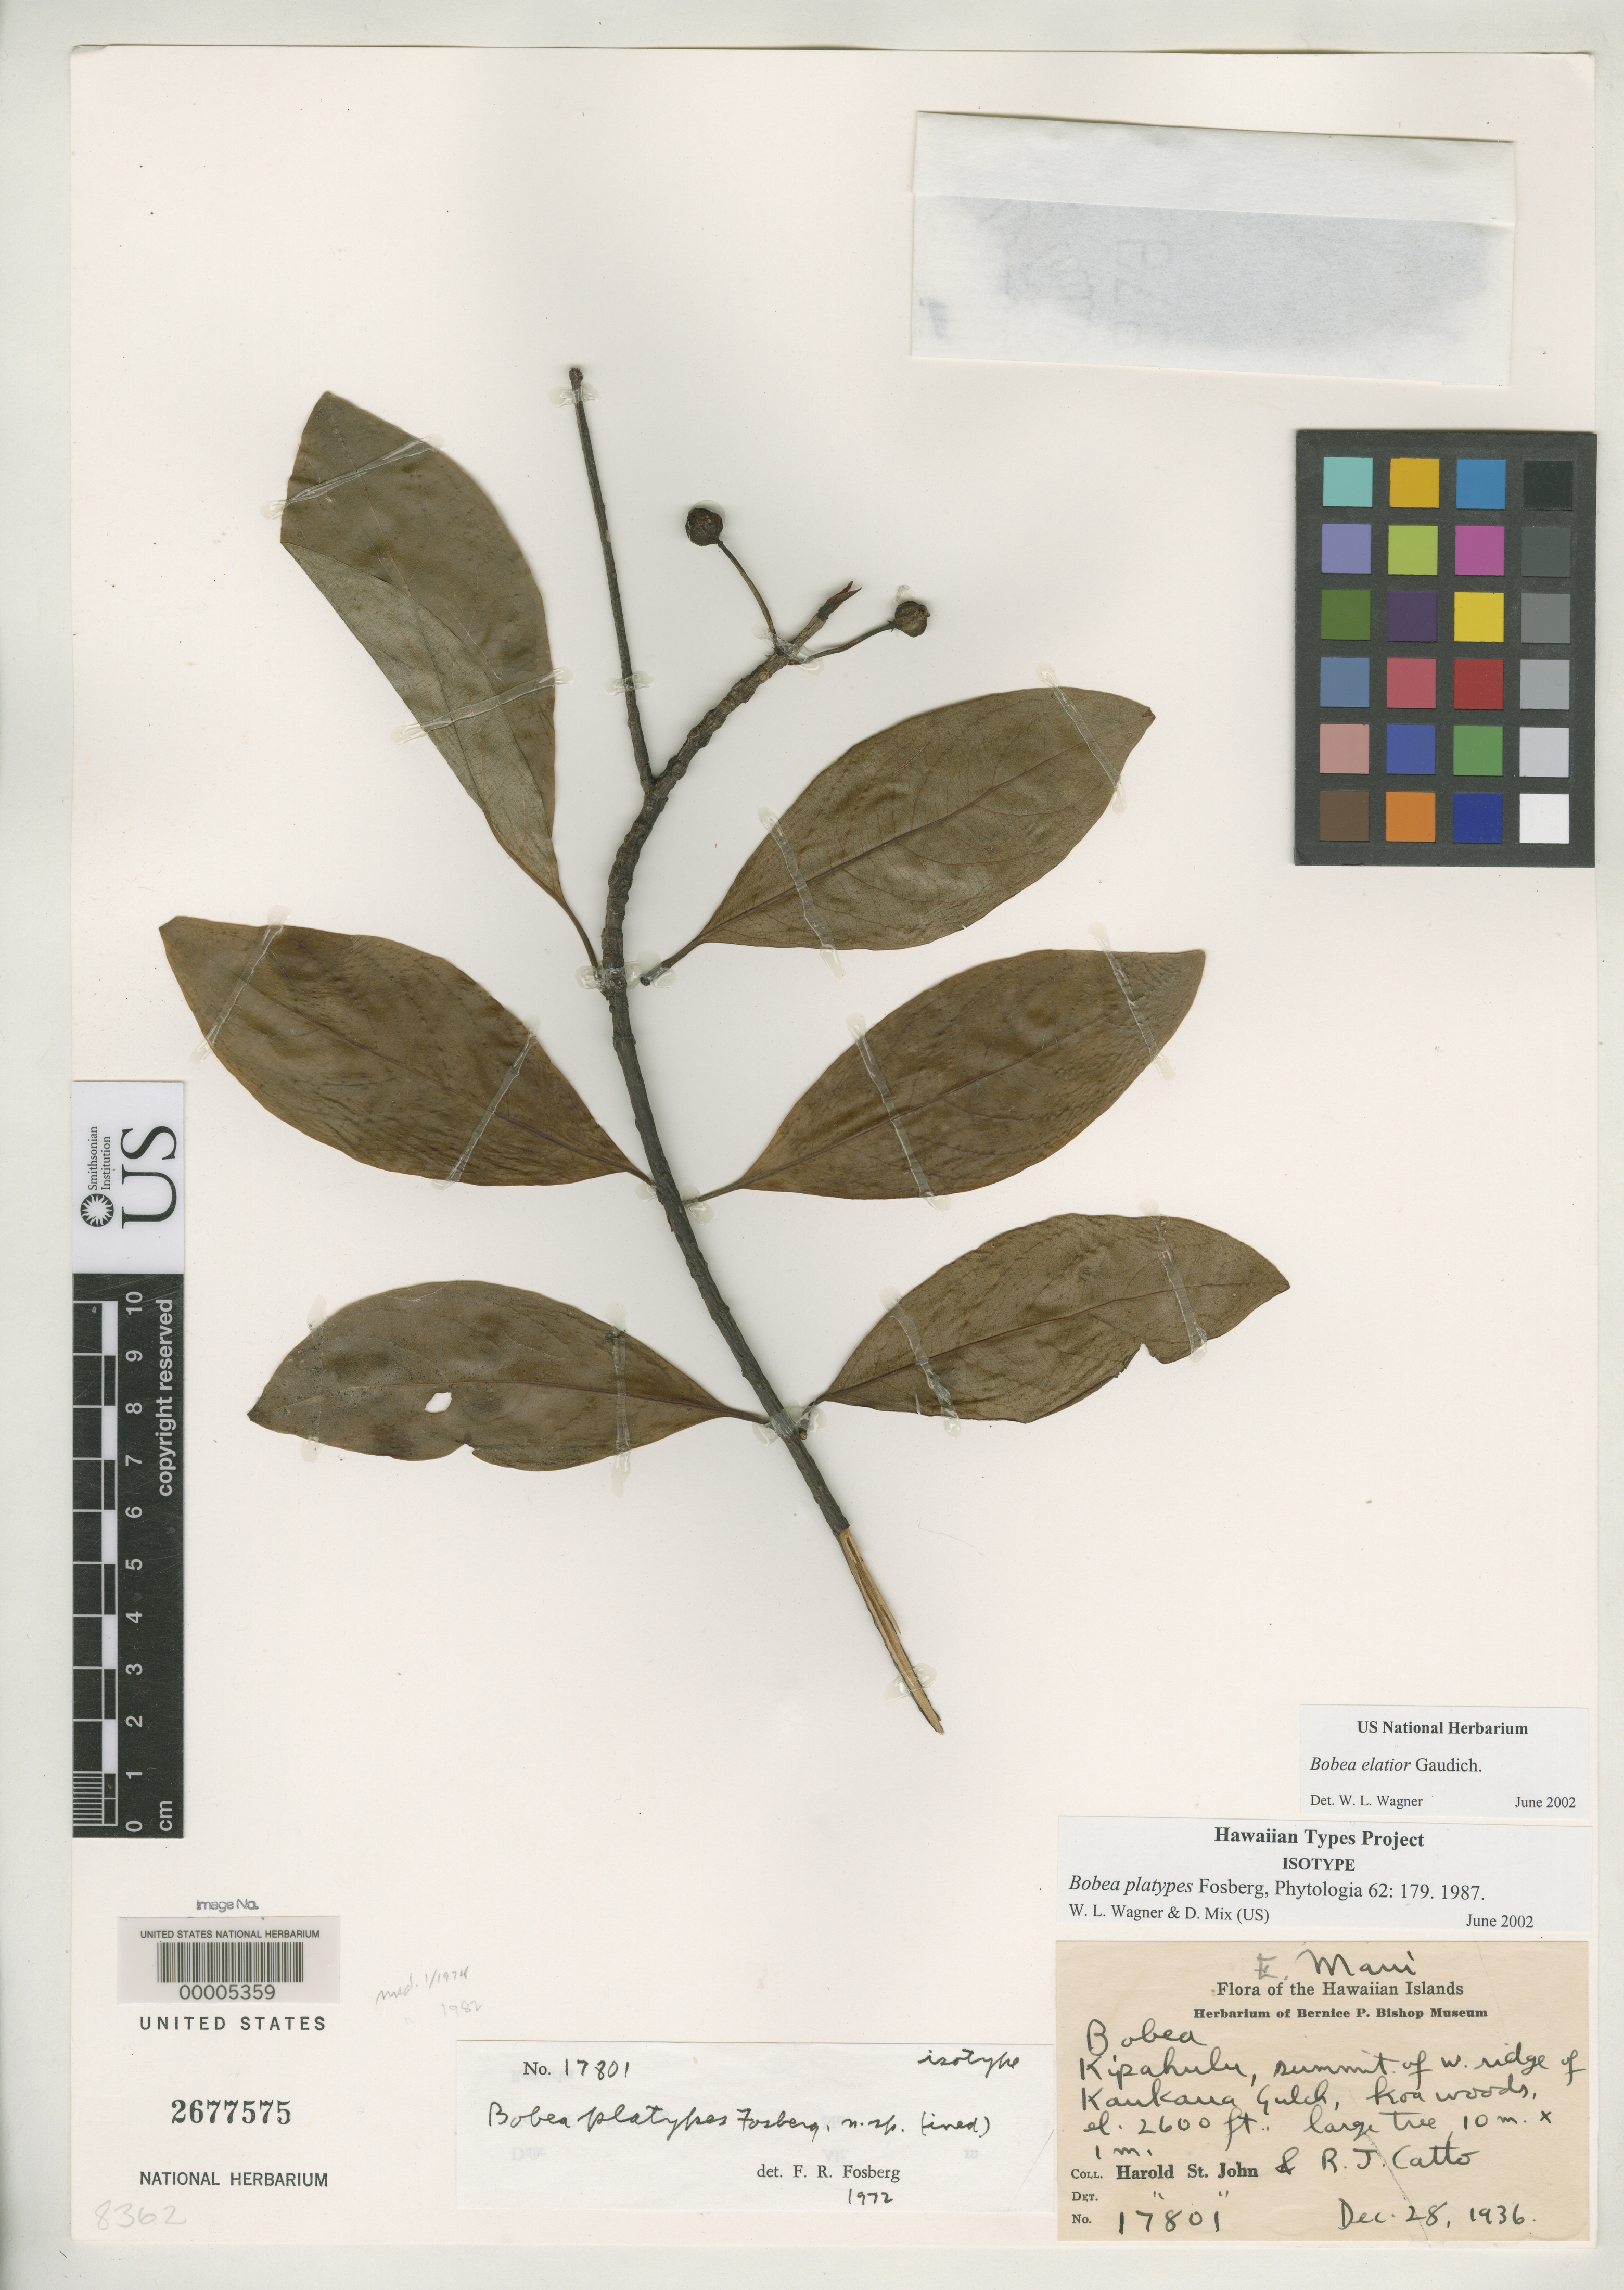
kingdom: Plantae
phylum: Tracheophyta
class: Magnoliopsida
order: Gentianales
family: Rubiaceae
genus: Bobea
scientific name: Bobea platypes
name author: Fosberg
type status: Isotype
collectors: H. St. John & R. Catto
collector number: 17801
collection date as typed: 28 Dec 1936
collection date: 1936-12-28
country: United States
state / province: Hawaii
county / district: Maui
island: Maui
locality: Maui, Kipahulu, W ridge of Kaukaua Gulch.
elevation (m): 793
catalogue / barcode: US 2677575